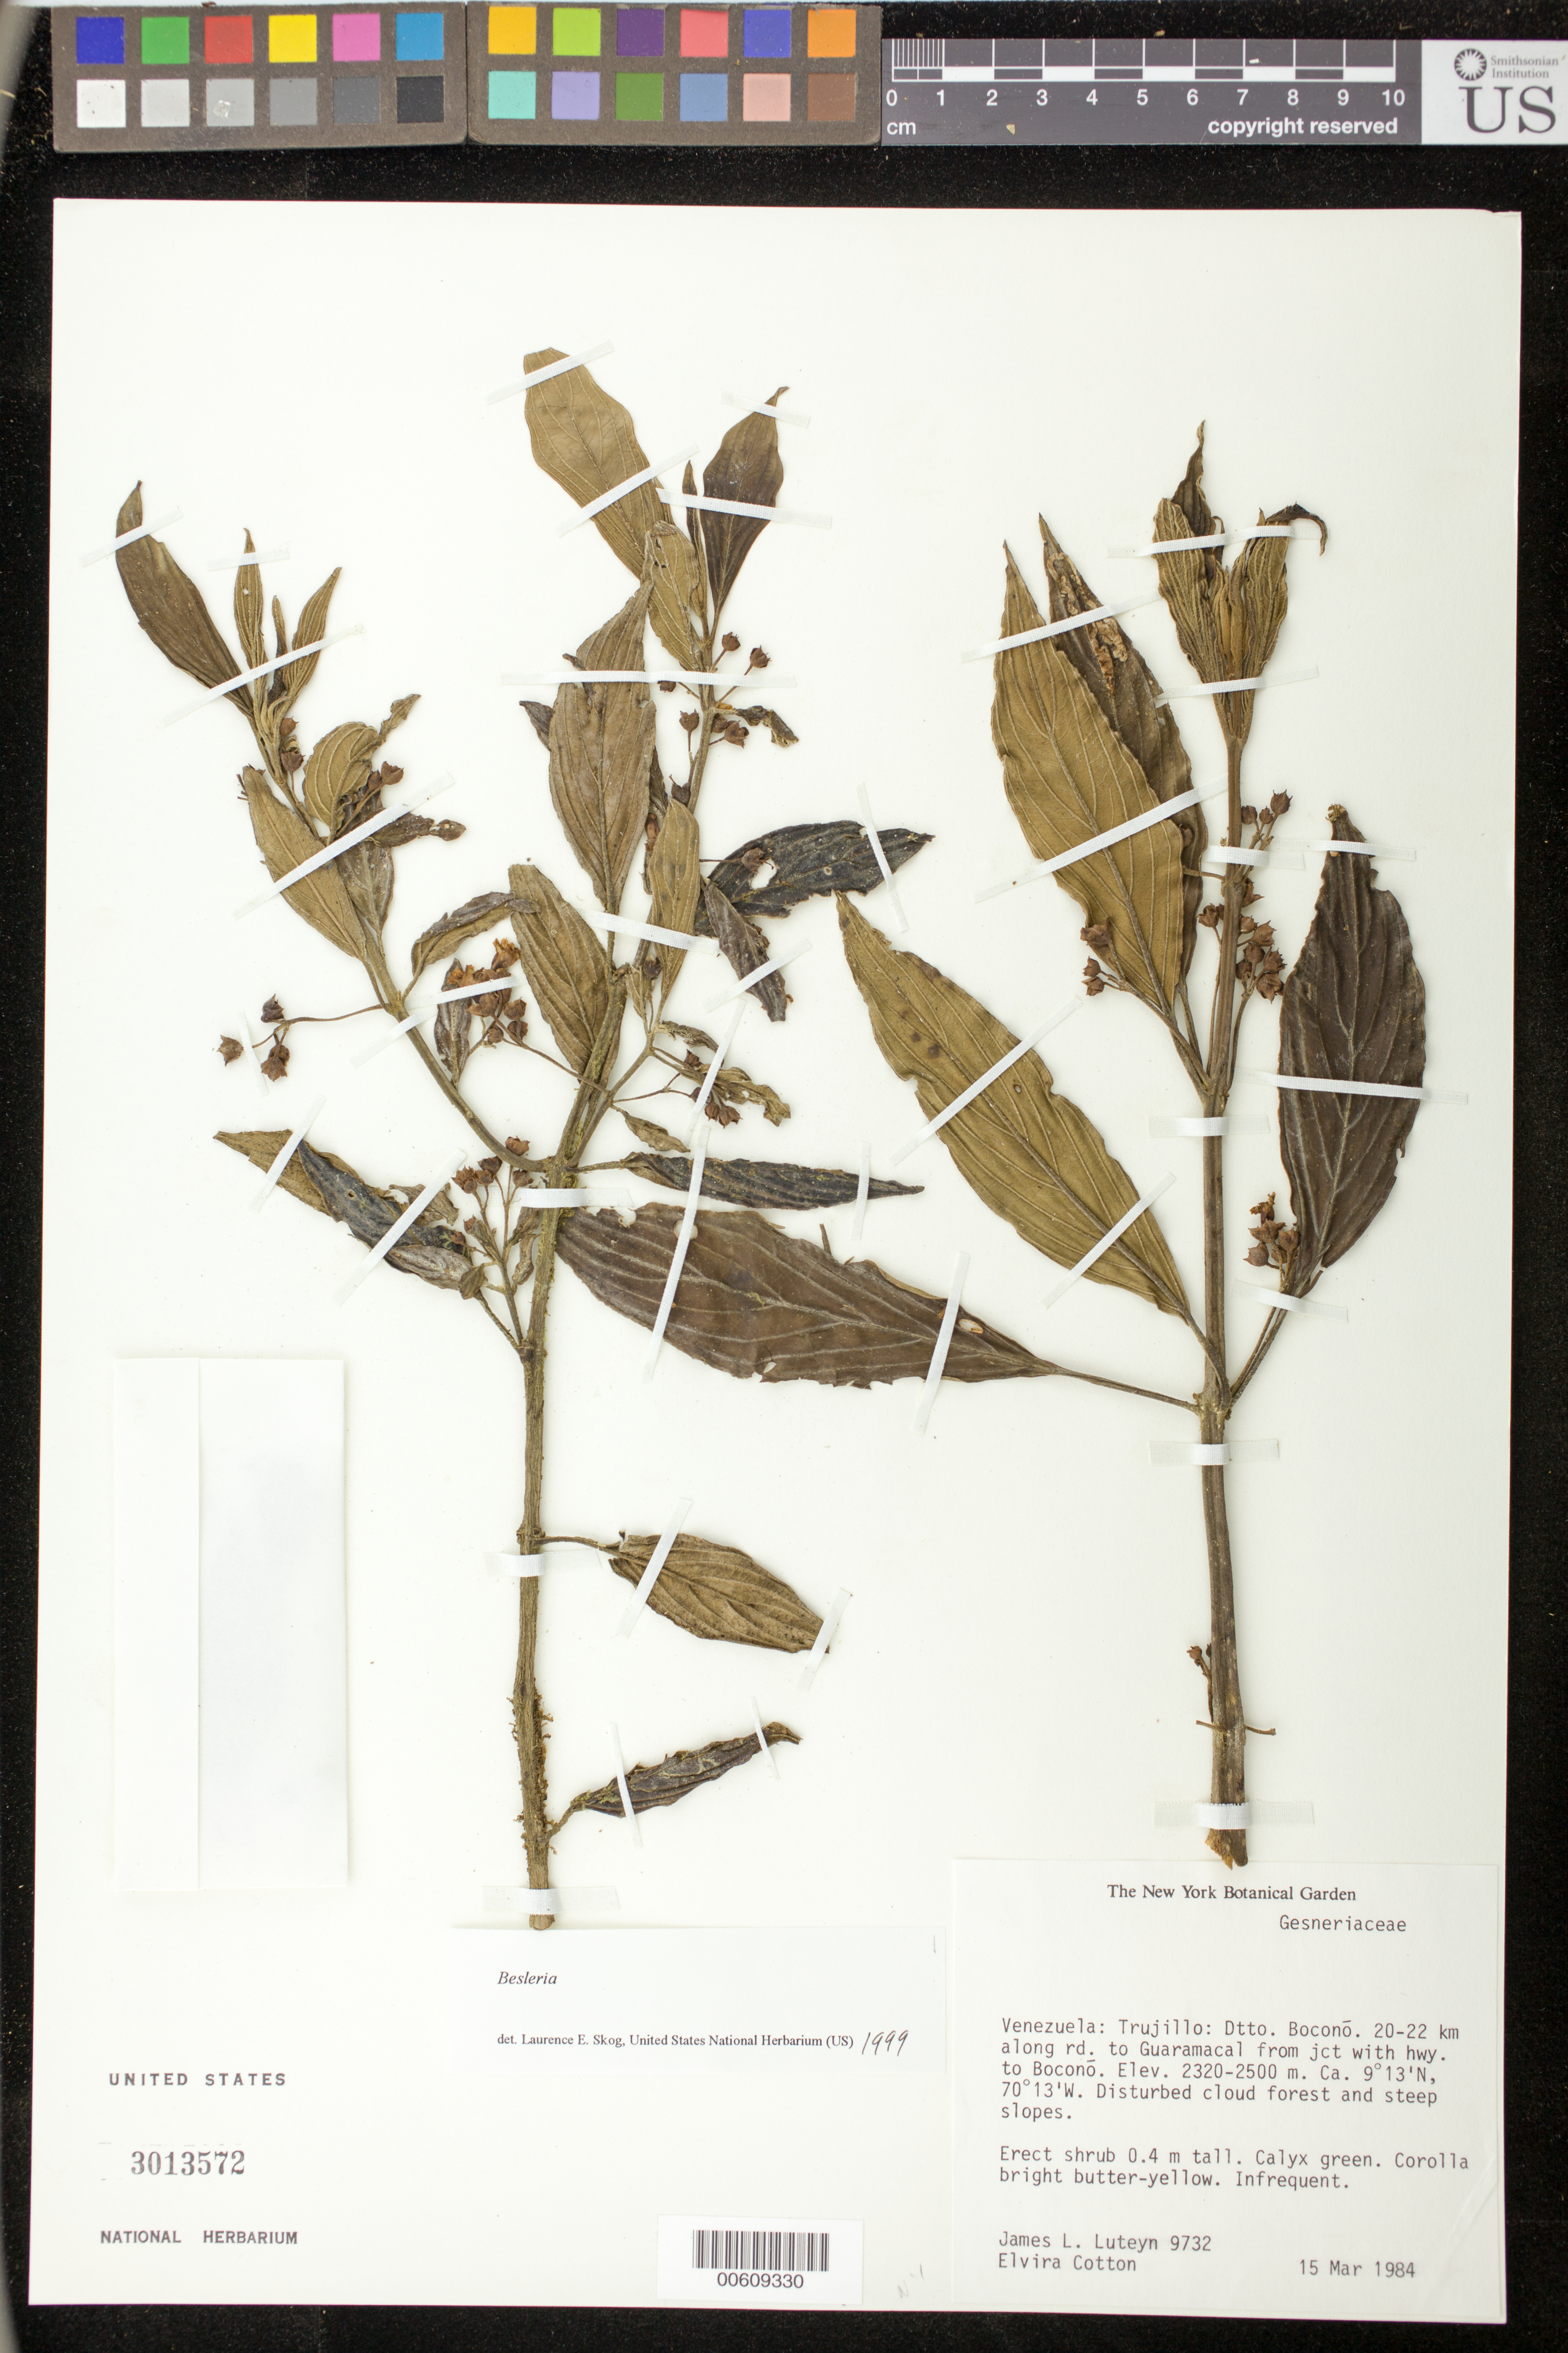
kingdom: Plantae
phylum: Tracheophyta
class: Magnoliopsida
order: Lamiales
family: Gesneriaceae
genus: Besleria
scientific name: Besleria sp.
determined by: Skog, Laurence E.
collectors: J. L. Luteyn & E. Cotton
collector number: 9732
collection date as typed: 15 Mar 1984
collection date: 1984-03-15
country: Venezuela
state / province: Trujillo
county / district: Boconó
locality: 20-22 km along road to Guaramacal from jct with hwy to Boconó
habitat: Disturbed cloud forest and steep slopes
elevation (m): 2320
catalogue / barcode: US 3013572